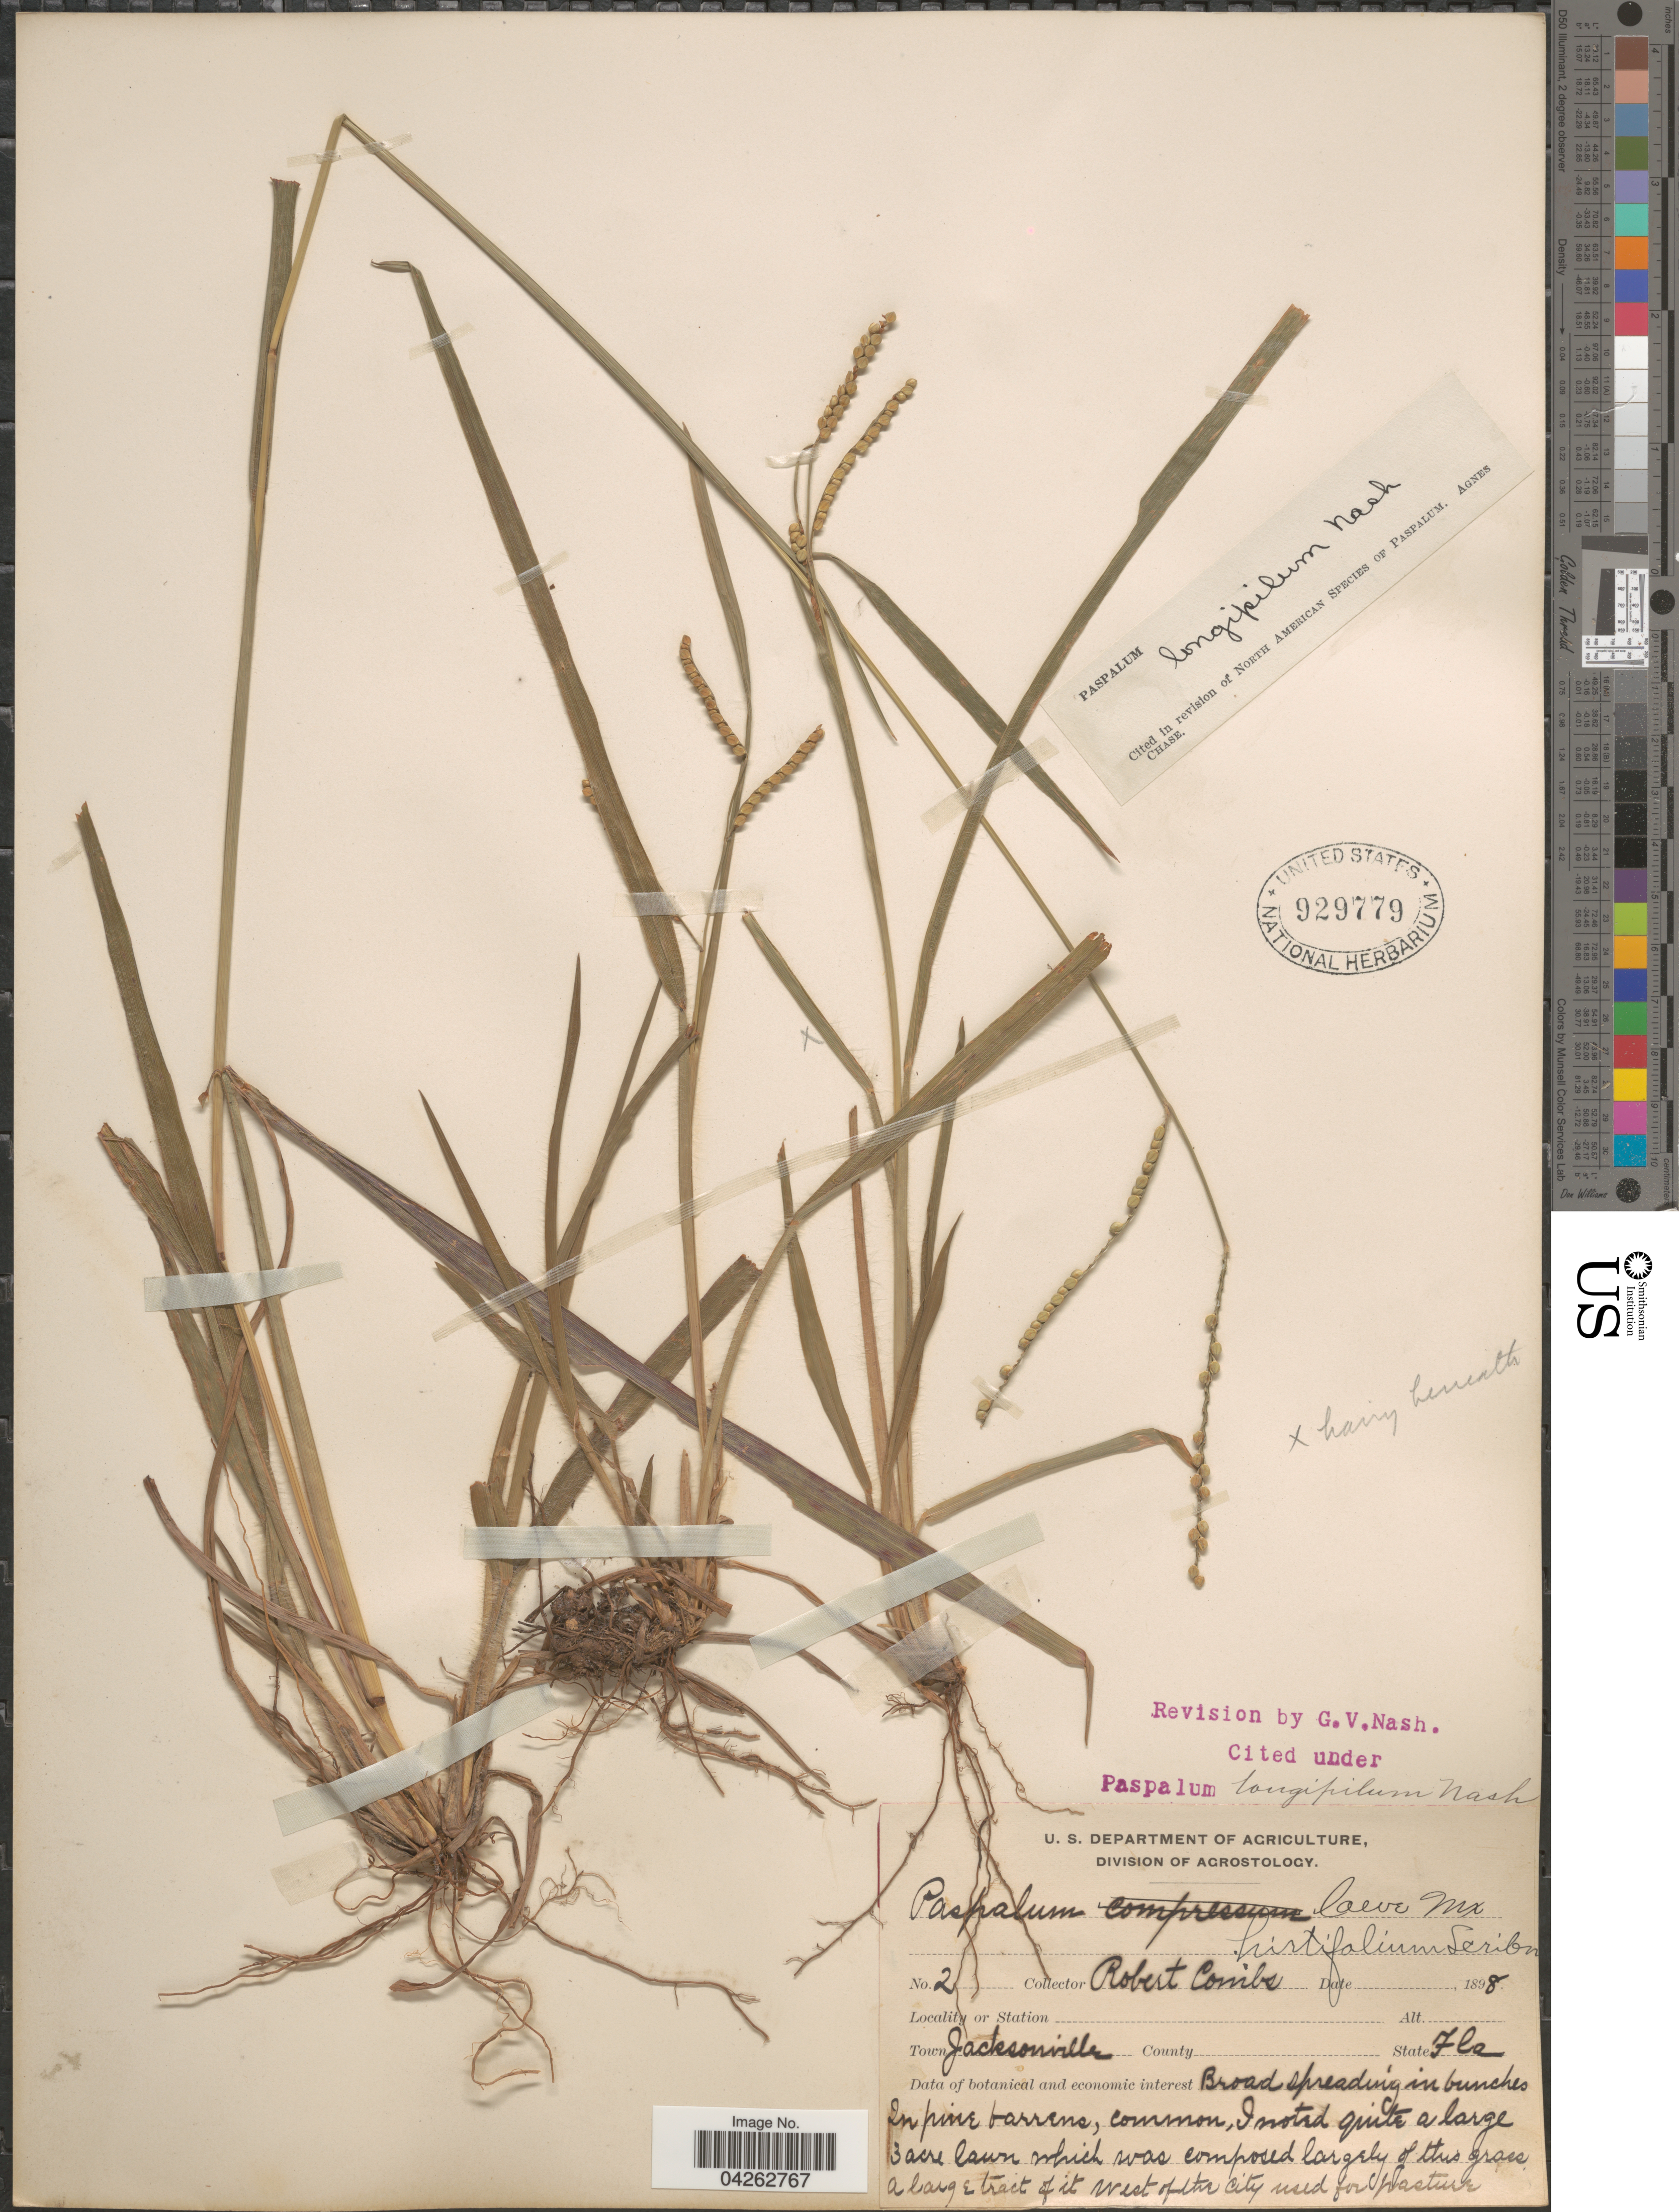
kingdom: Plantae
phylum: Tracheophyta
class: Liliopsida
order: Poales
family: Poaceae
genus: Paspalum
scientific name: Paspalum longipilum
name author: Nash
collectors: R. Combs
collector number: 2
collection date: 1898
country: United States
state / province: Florida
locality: Town Jacksonville.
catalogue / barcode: US 929779